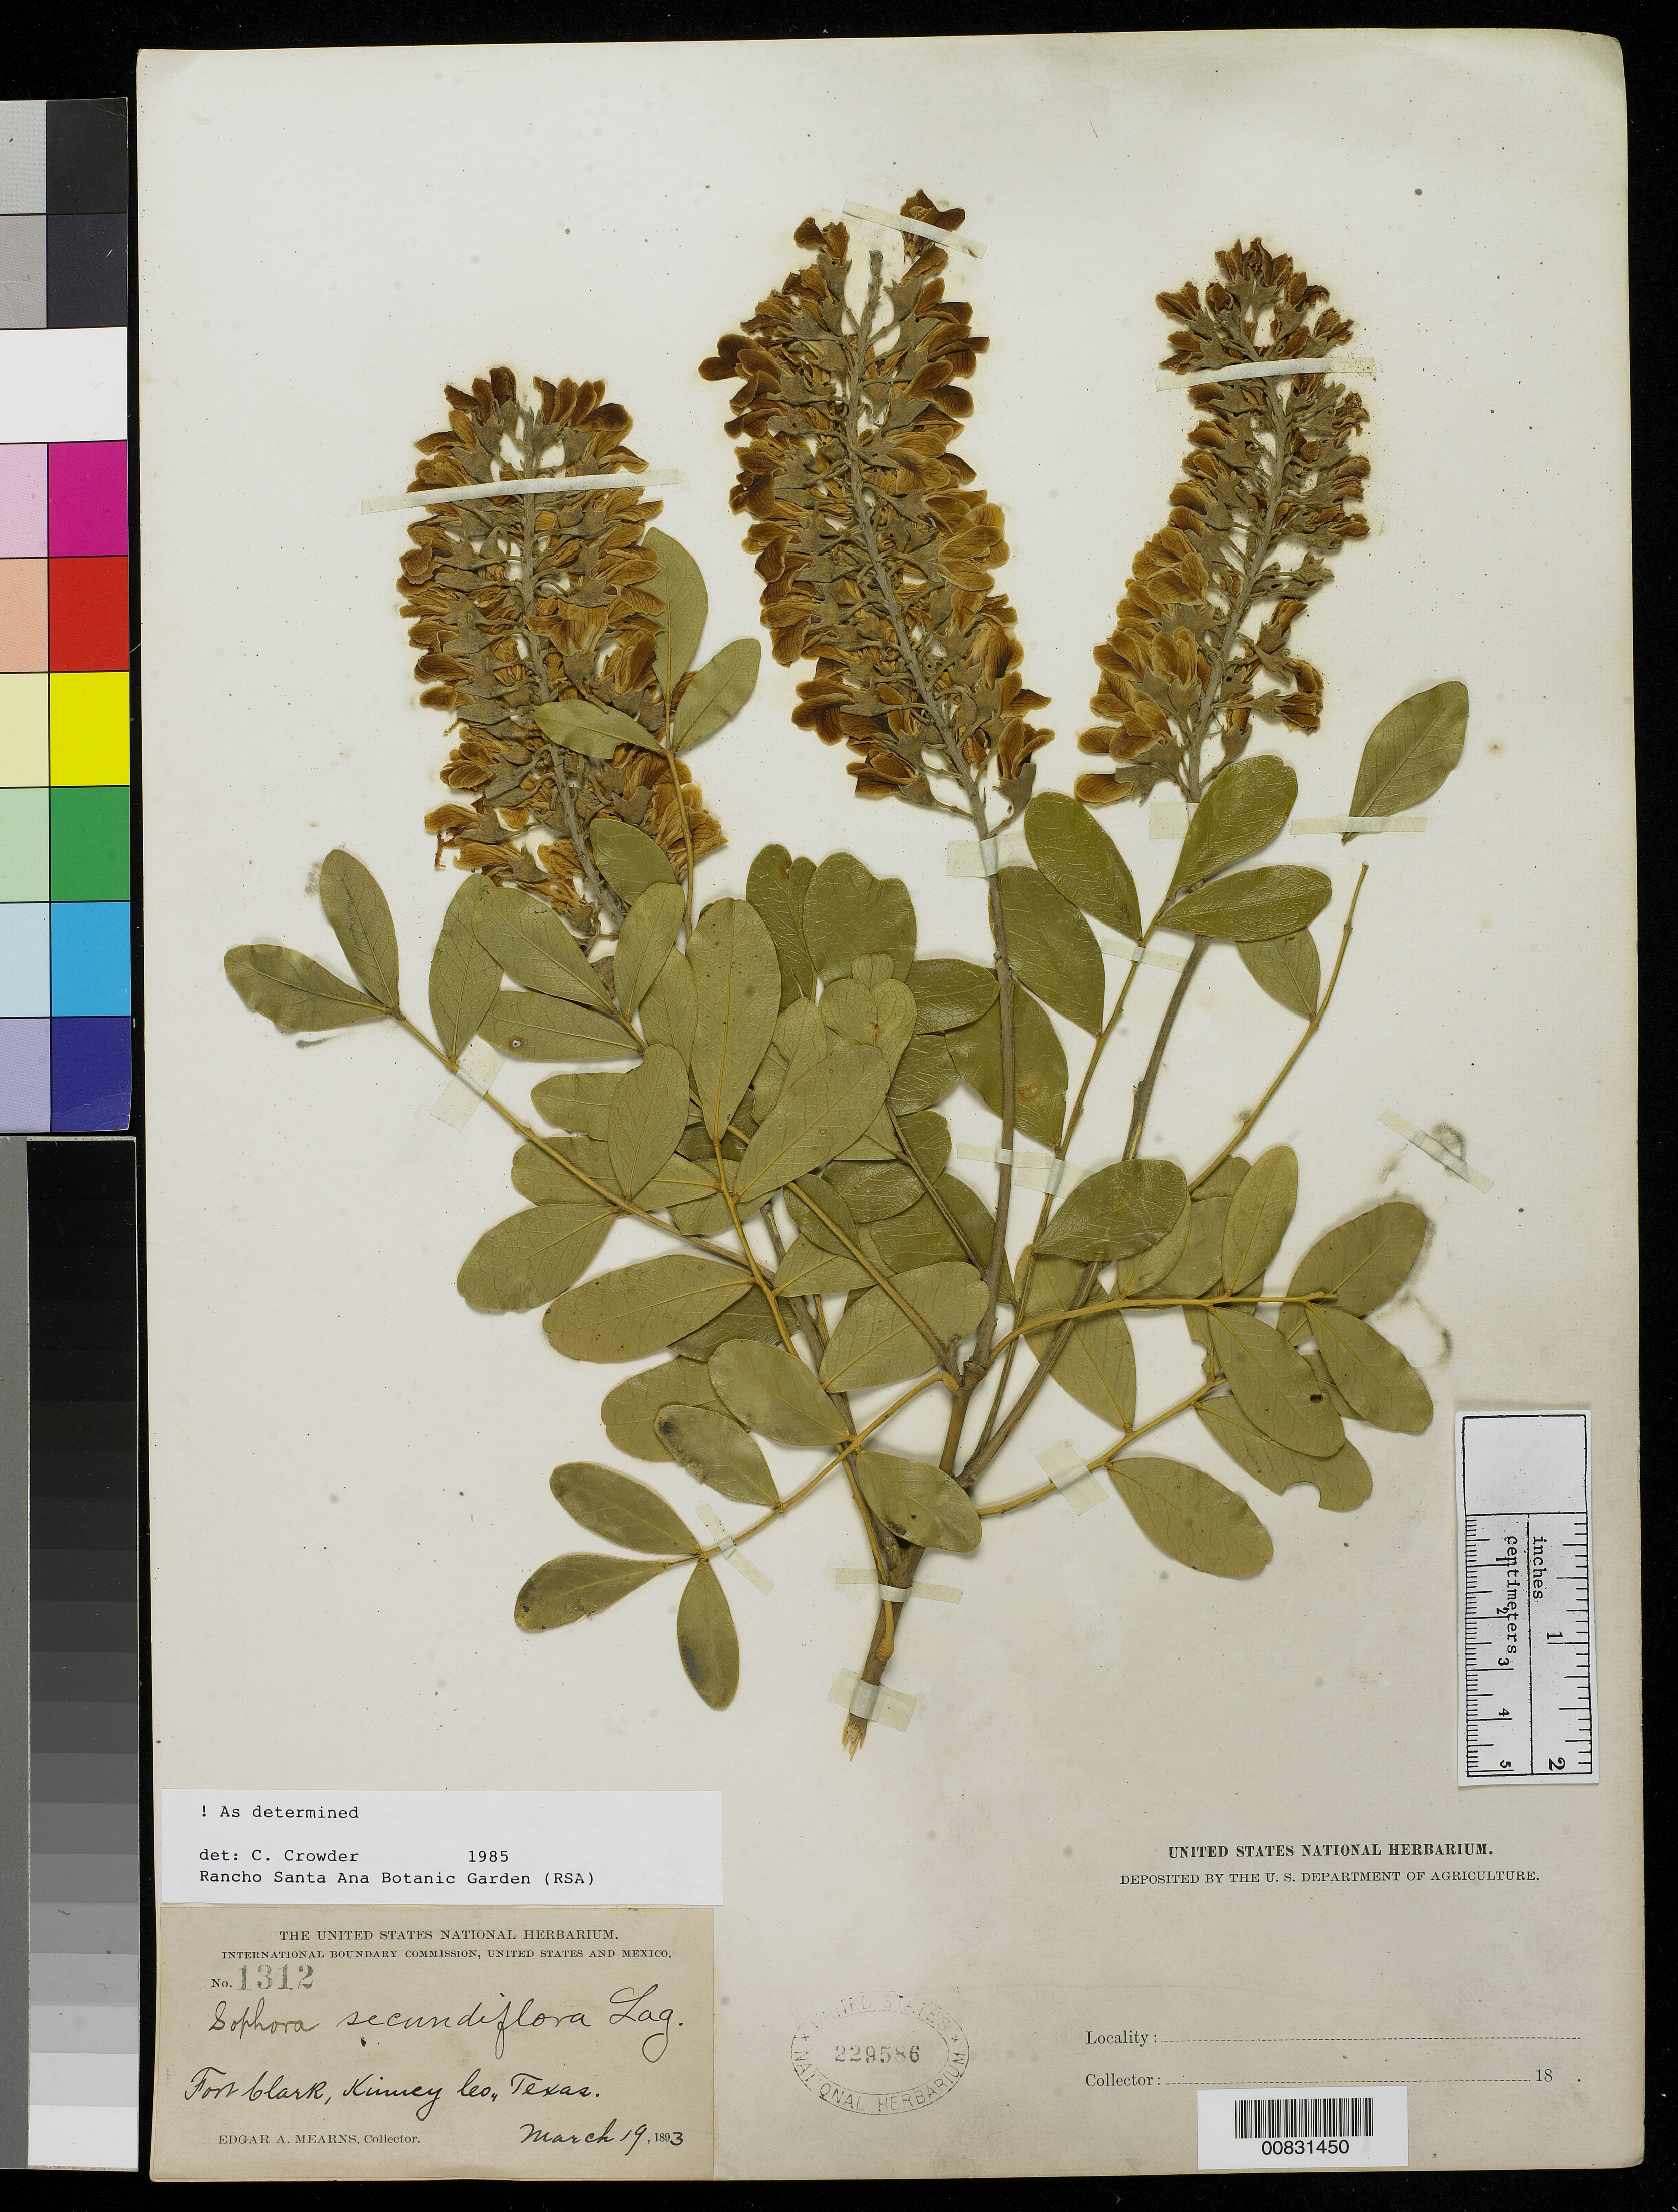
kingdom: Plantae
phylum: Tracheophyta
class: Magnoliopsida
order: Fabales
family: Fabaceae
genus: Dermatophyllum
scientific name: Dermatophyllum secundiflorum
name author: (Ortega) Gandhi & Reveal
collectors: E. A. Mearns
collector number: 1312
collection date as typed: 19 Mar 1893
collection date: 1893-03-19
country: United States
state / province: Texas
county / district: Kinney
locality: Fort Clark, Kinney County, Texas.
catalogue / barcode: US 229586